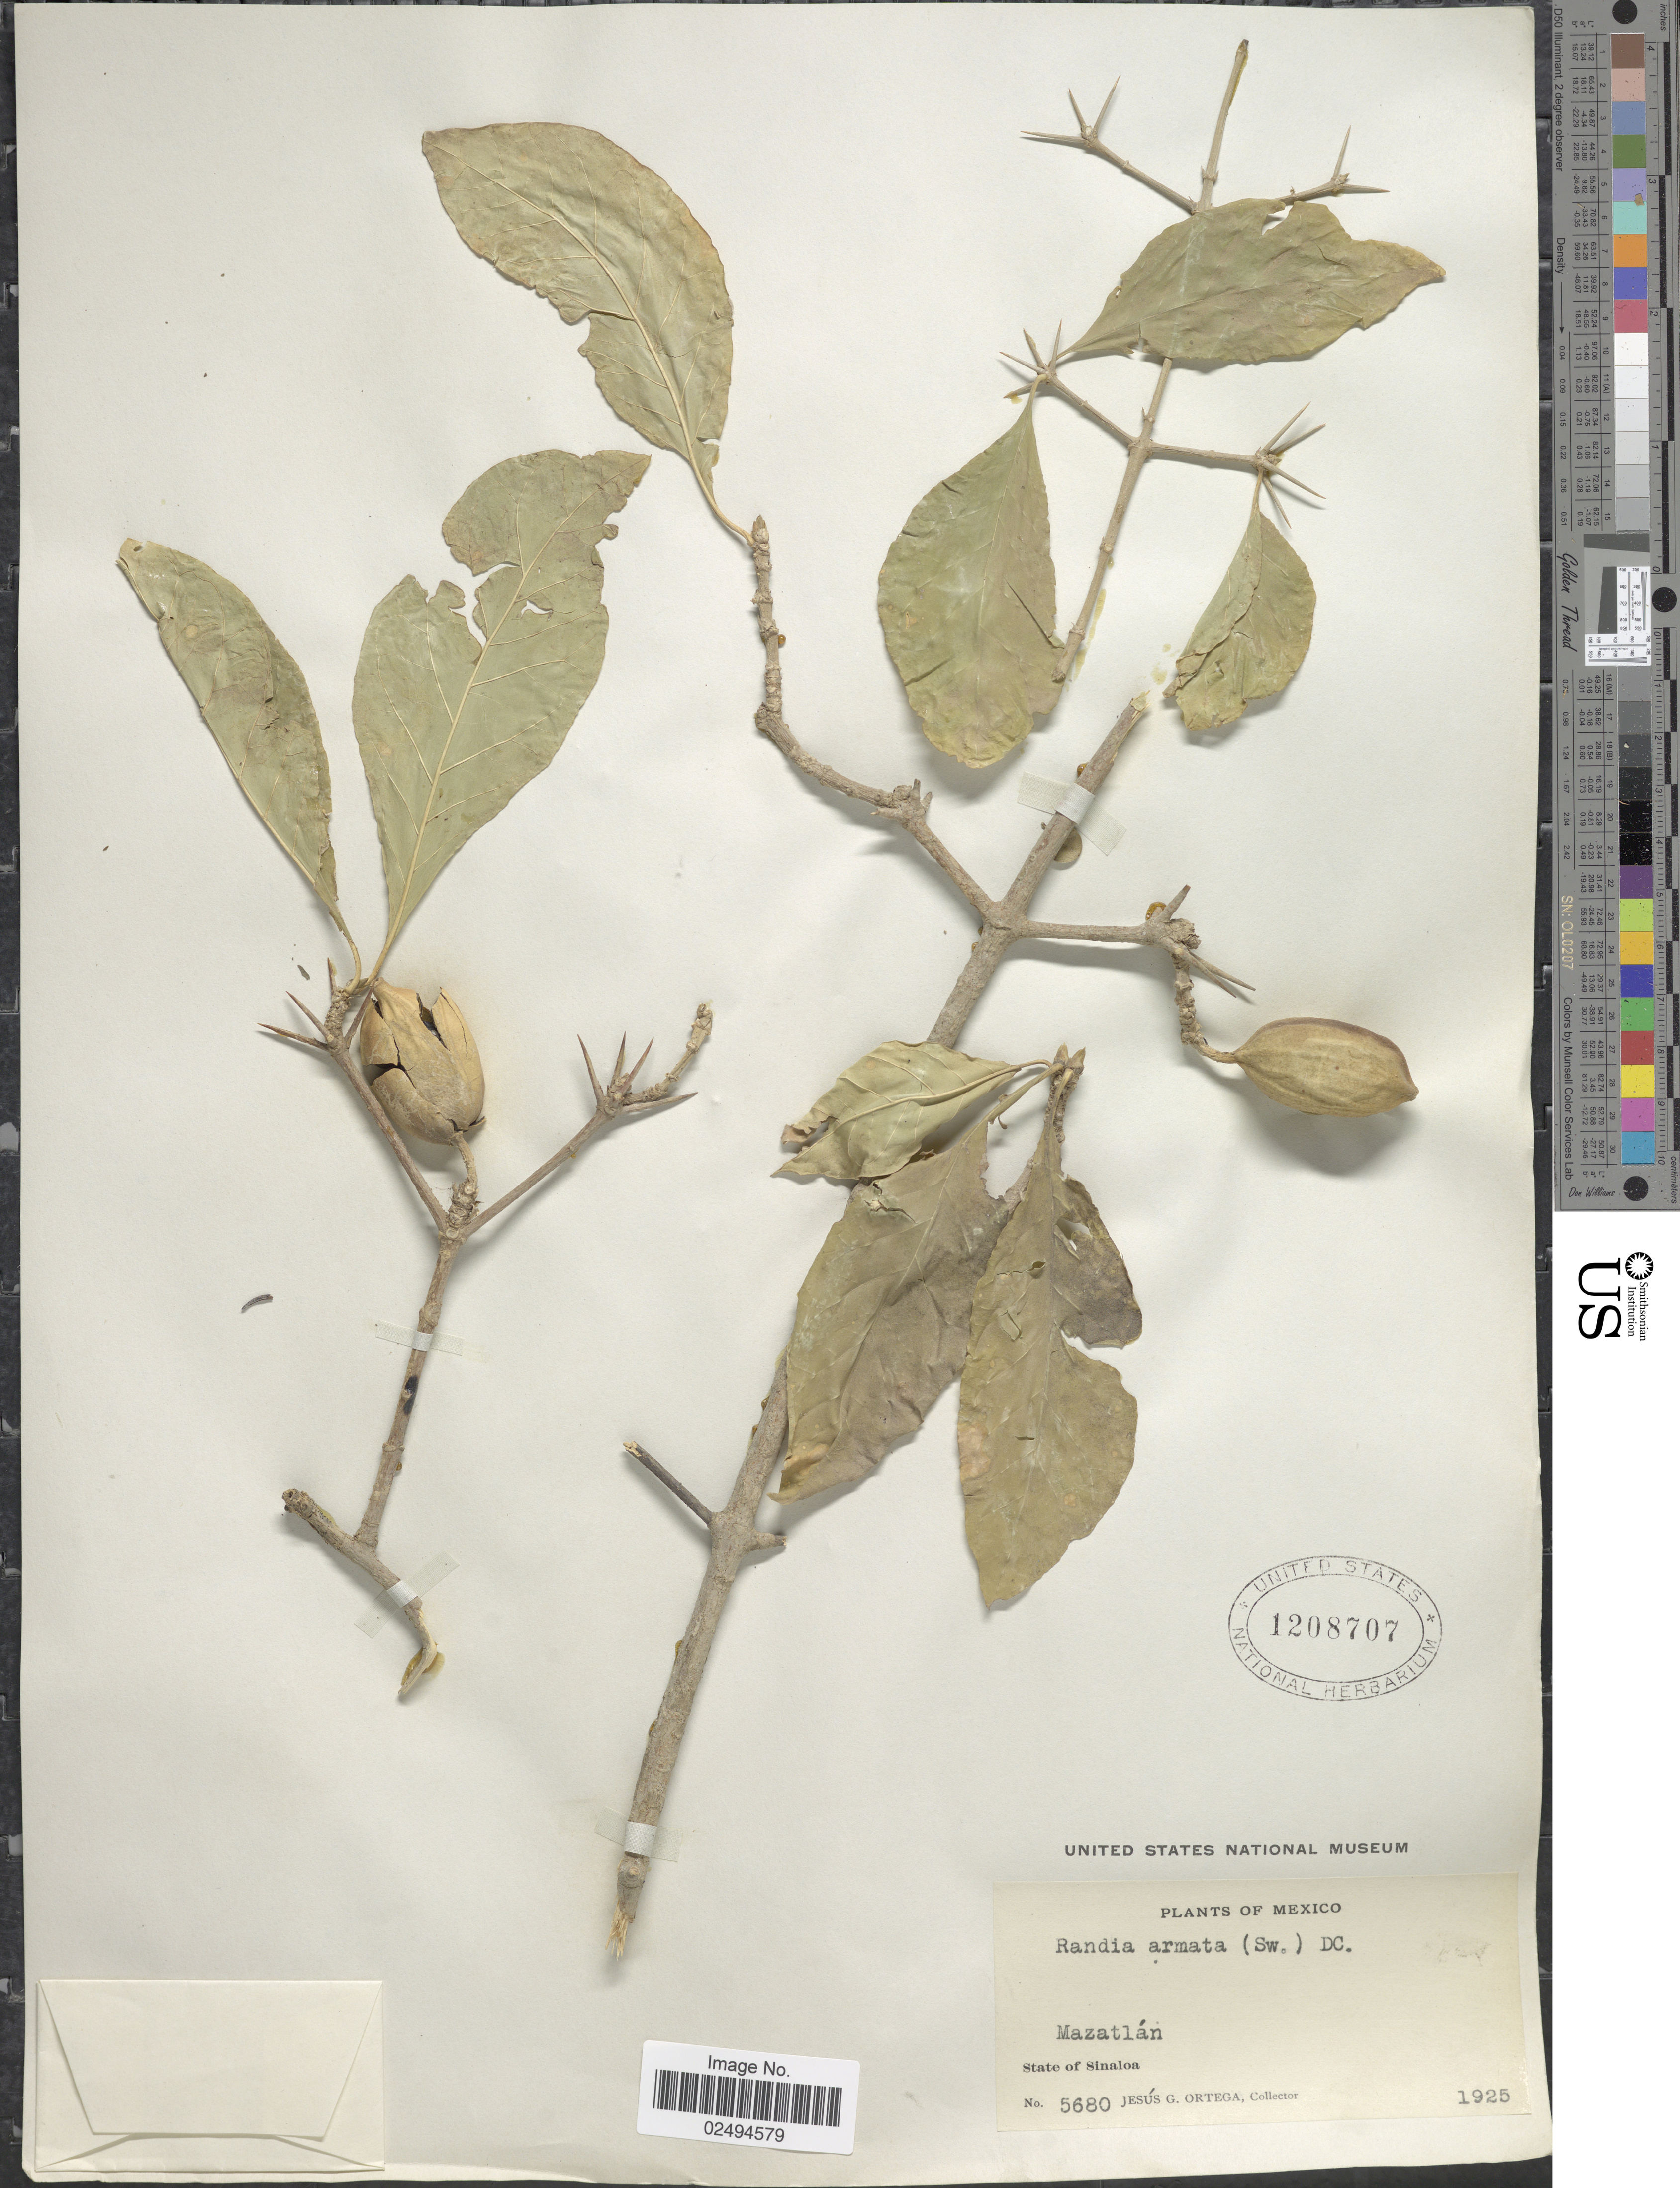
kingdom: Plantae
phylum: Tracheophyta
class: Magnoliopsida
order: Gentianales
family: Rubiaceae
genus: Randia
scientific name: Randia armata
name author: (Sw.) DC.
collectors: J. Ortega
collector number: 5680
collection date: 1925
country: Mexico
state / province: Sinaloa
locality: Mazatlan, State of Sinaloa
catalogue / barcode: US 1208707